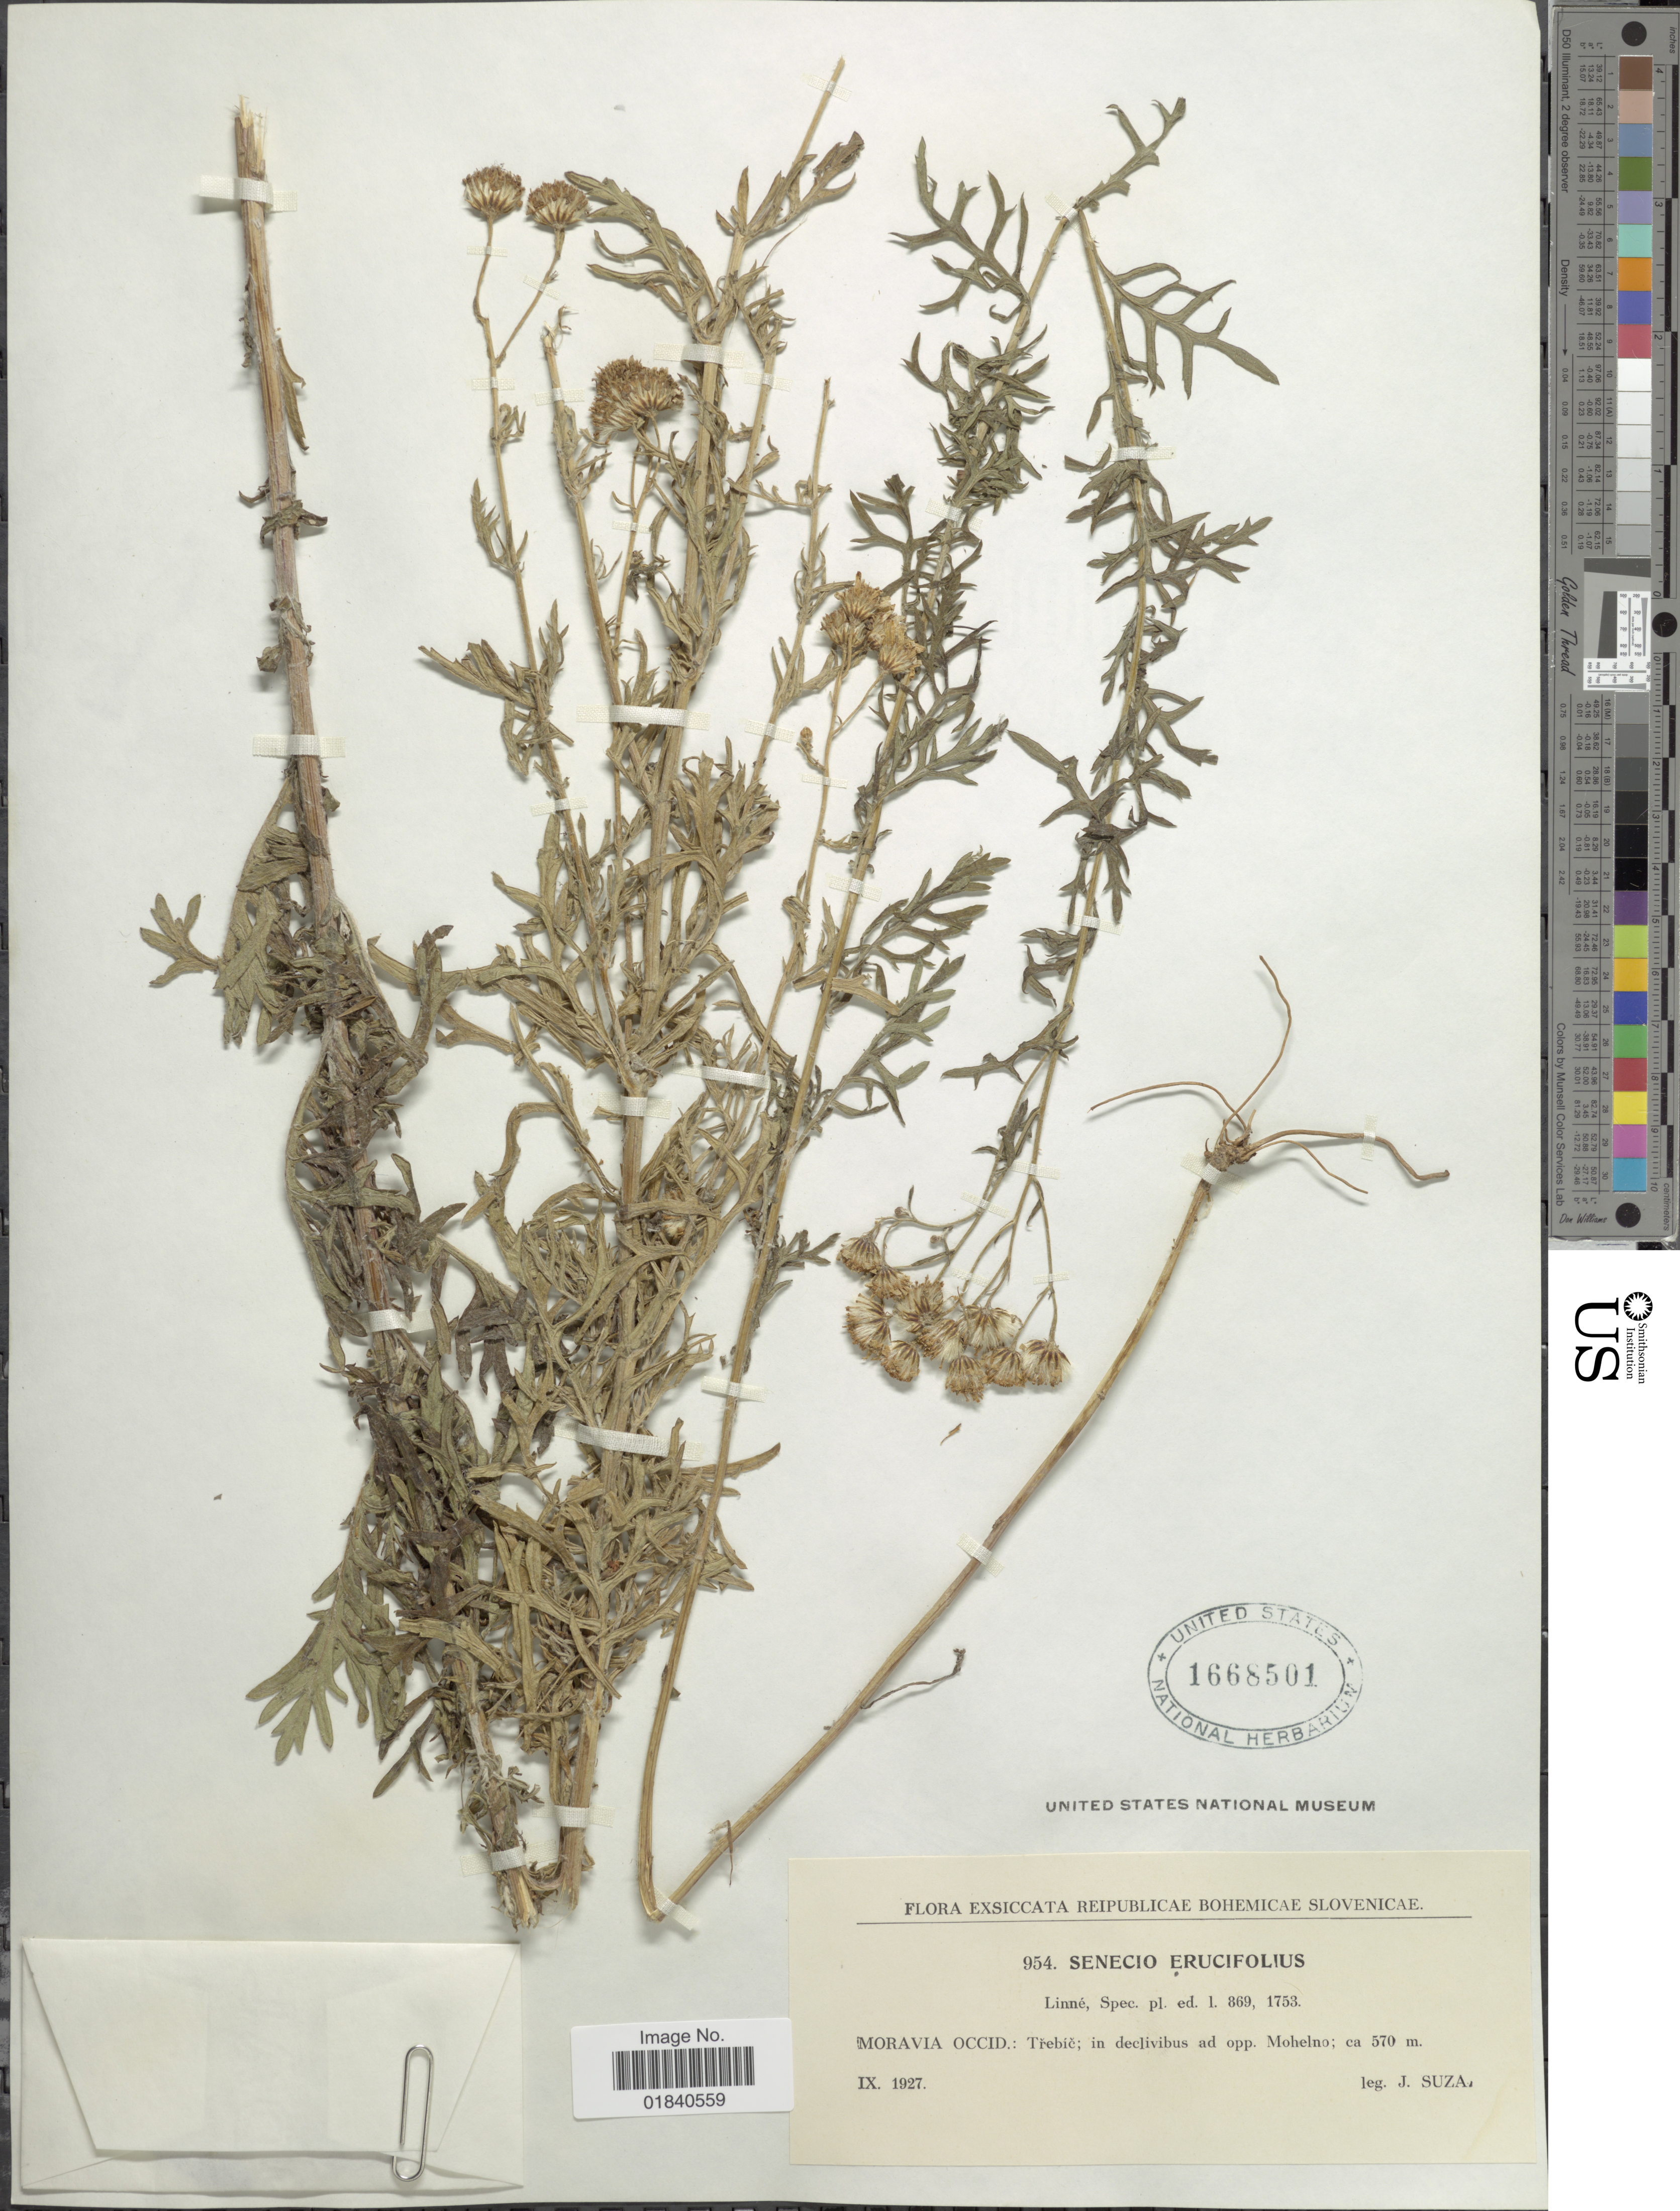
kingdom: Plantae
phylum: Tracheophyta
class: Magnoliopsida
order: Asterales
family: Asteraceae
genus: Jacobaea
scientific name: Jacobaea erucifolia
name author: (L.) G. Gaertn. et al.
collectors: J. Suza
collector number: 954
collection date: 1927-09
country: Slovakia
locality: Reipublicae Bohemicae Slovenicae. Moravia Occid.: Trebic; in declivibus ad opp. Mohelno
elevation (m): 570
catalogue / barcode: US 1668501